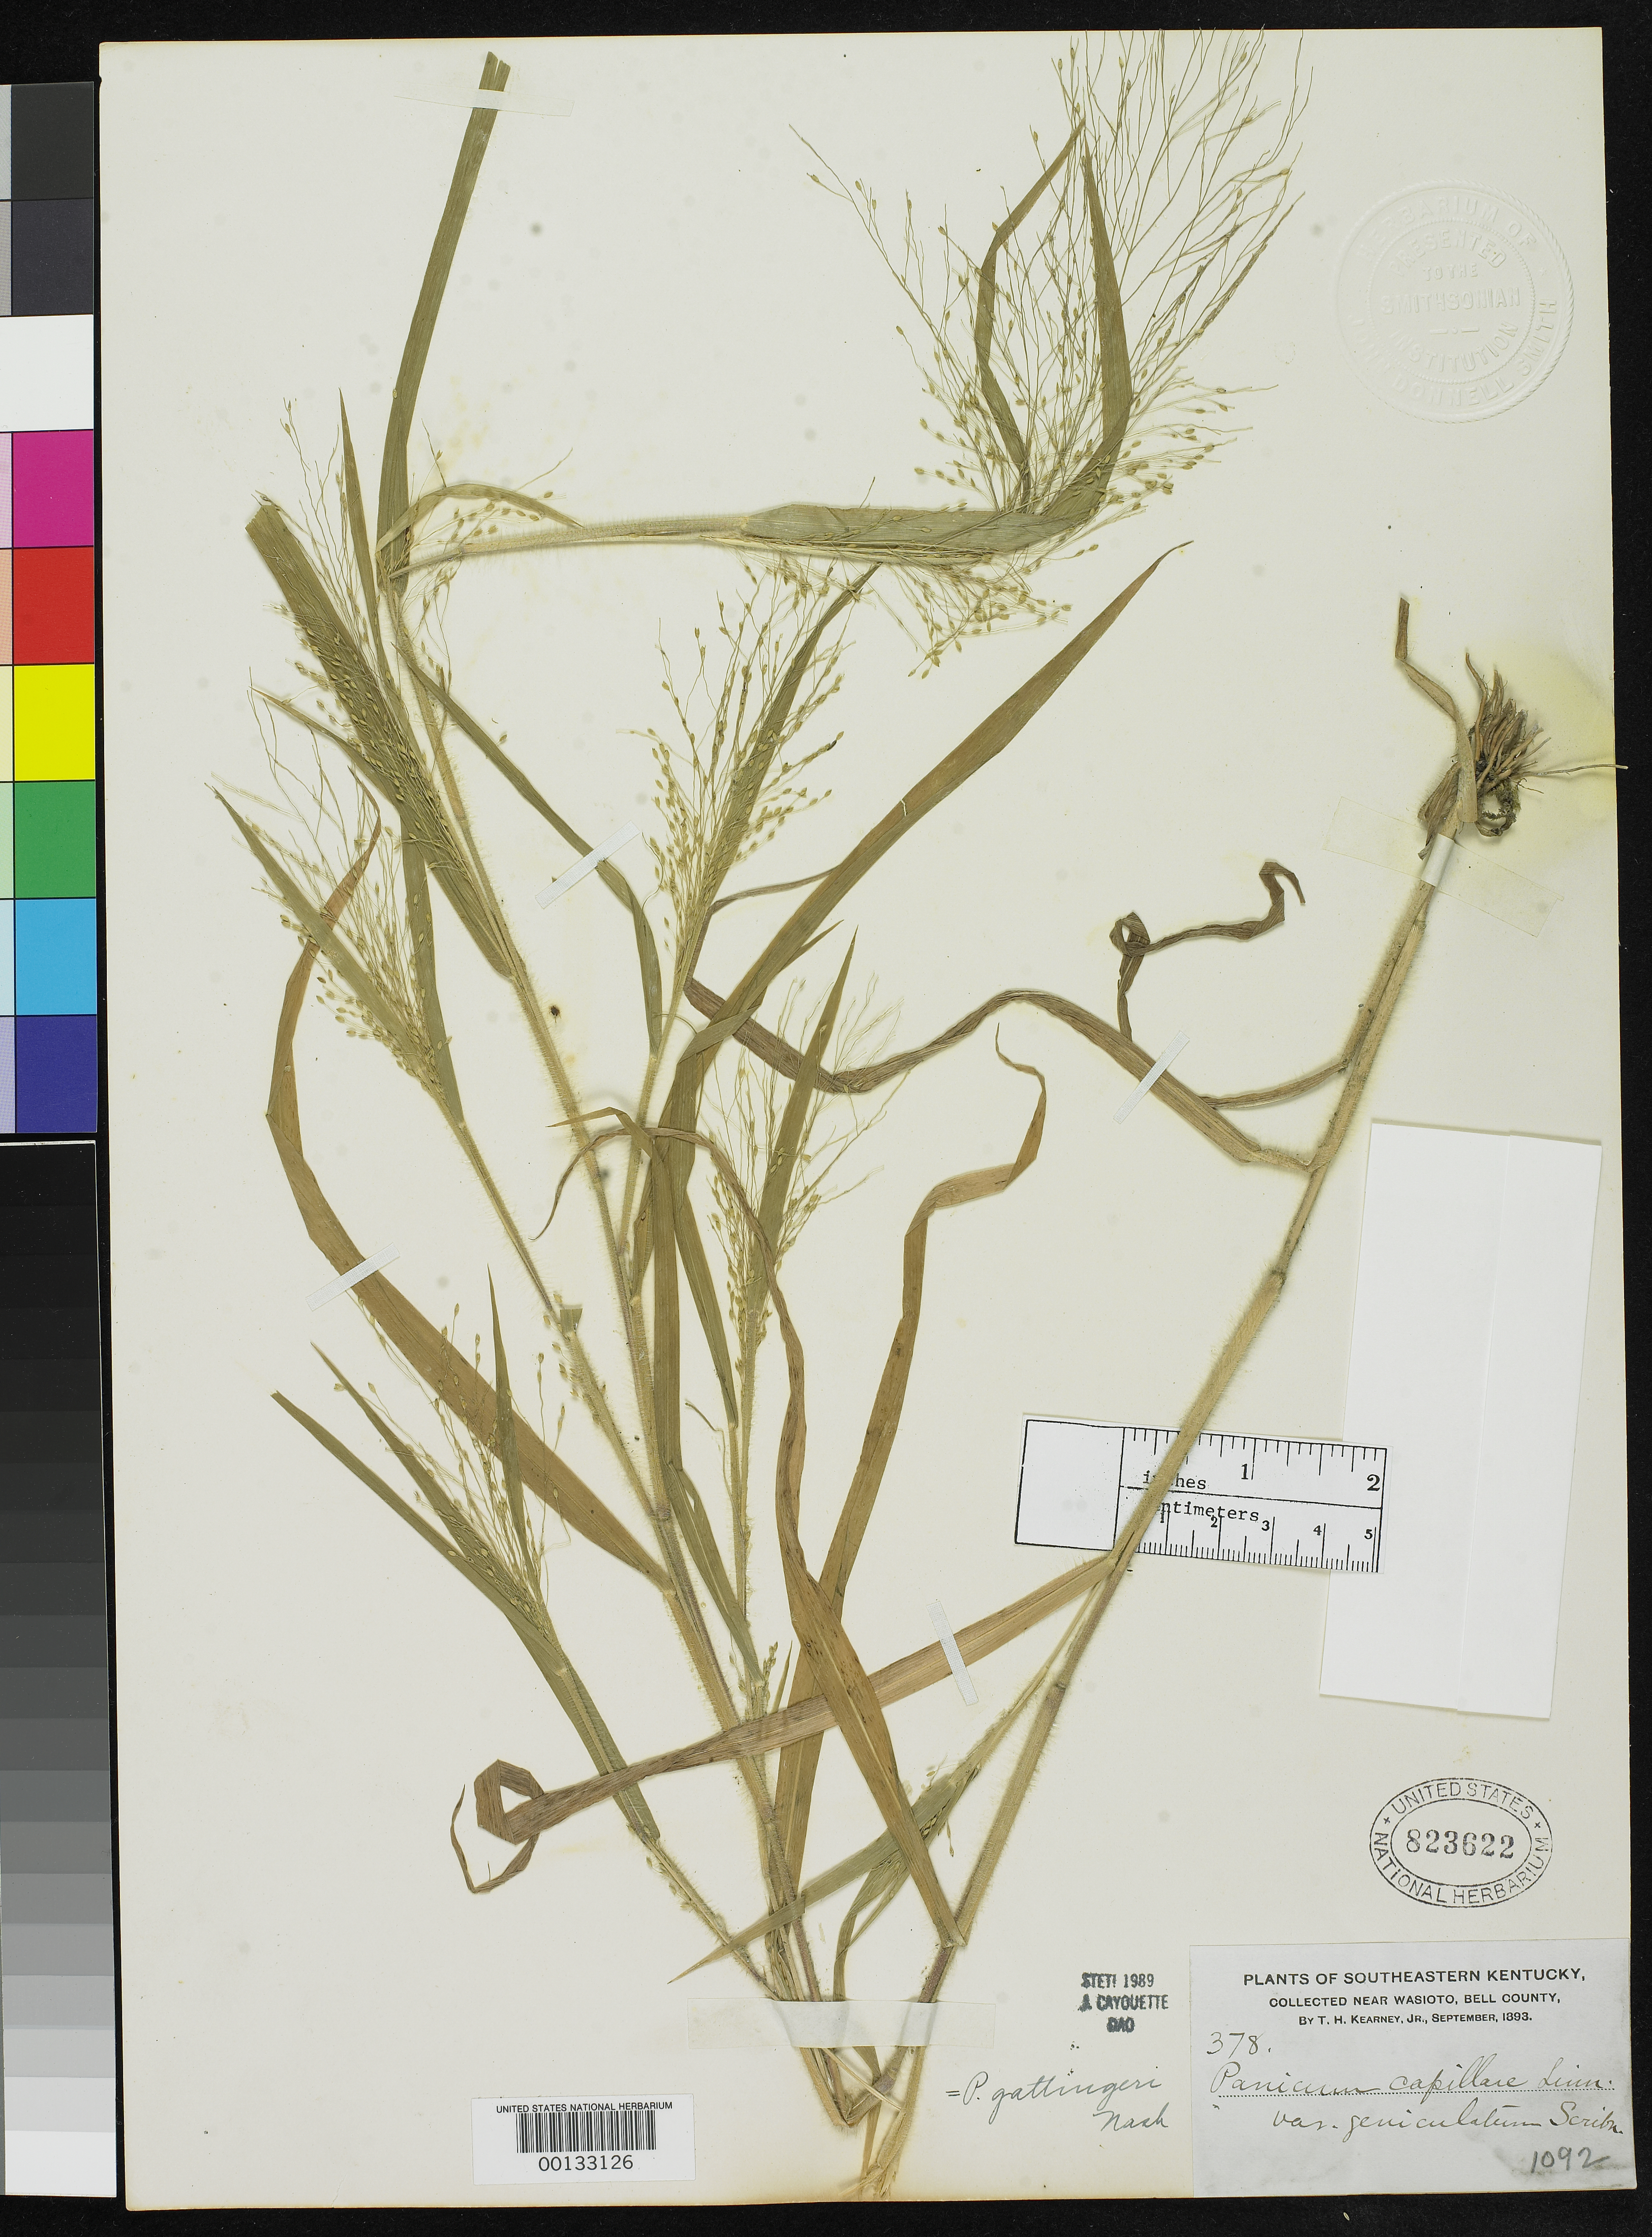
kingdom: Plantae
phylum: Tracheophyta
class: Liliopsida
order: Poales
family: Poaceae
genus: Panicum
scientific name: Panicum capillare var. geniculatum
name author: Scribn. in Kearney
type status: Lectotype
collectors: T. H. Kearney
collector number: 378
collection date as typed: Sep 1893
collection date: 1893-09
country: United States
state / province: Kentucky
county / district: Bell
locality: Near Wasioto.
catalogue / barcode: US 823622